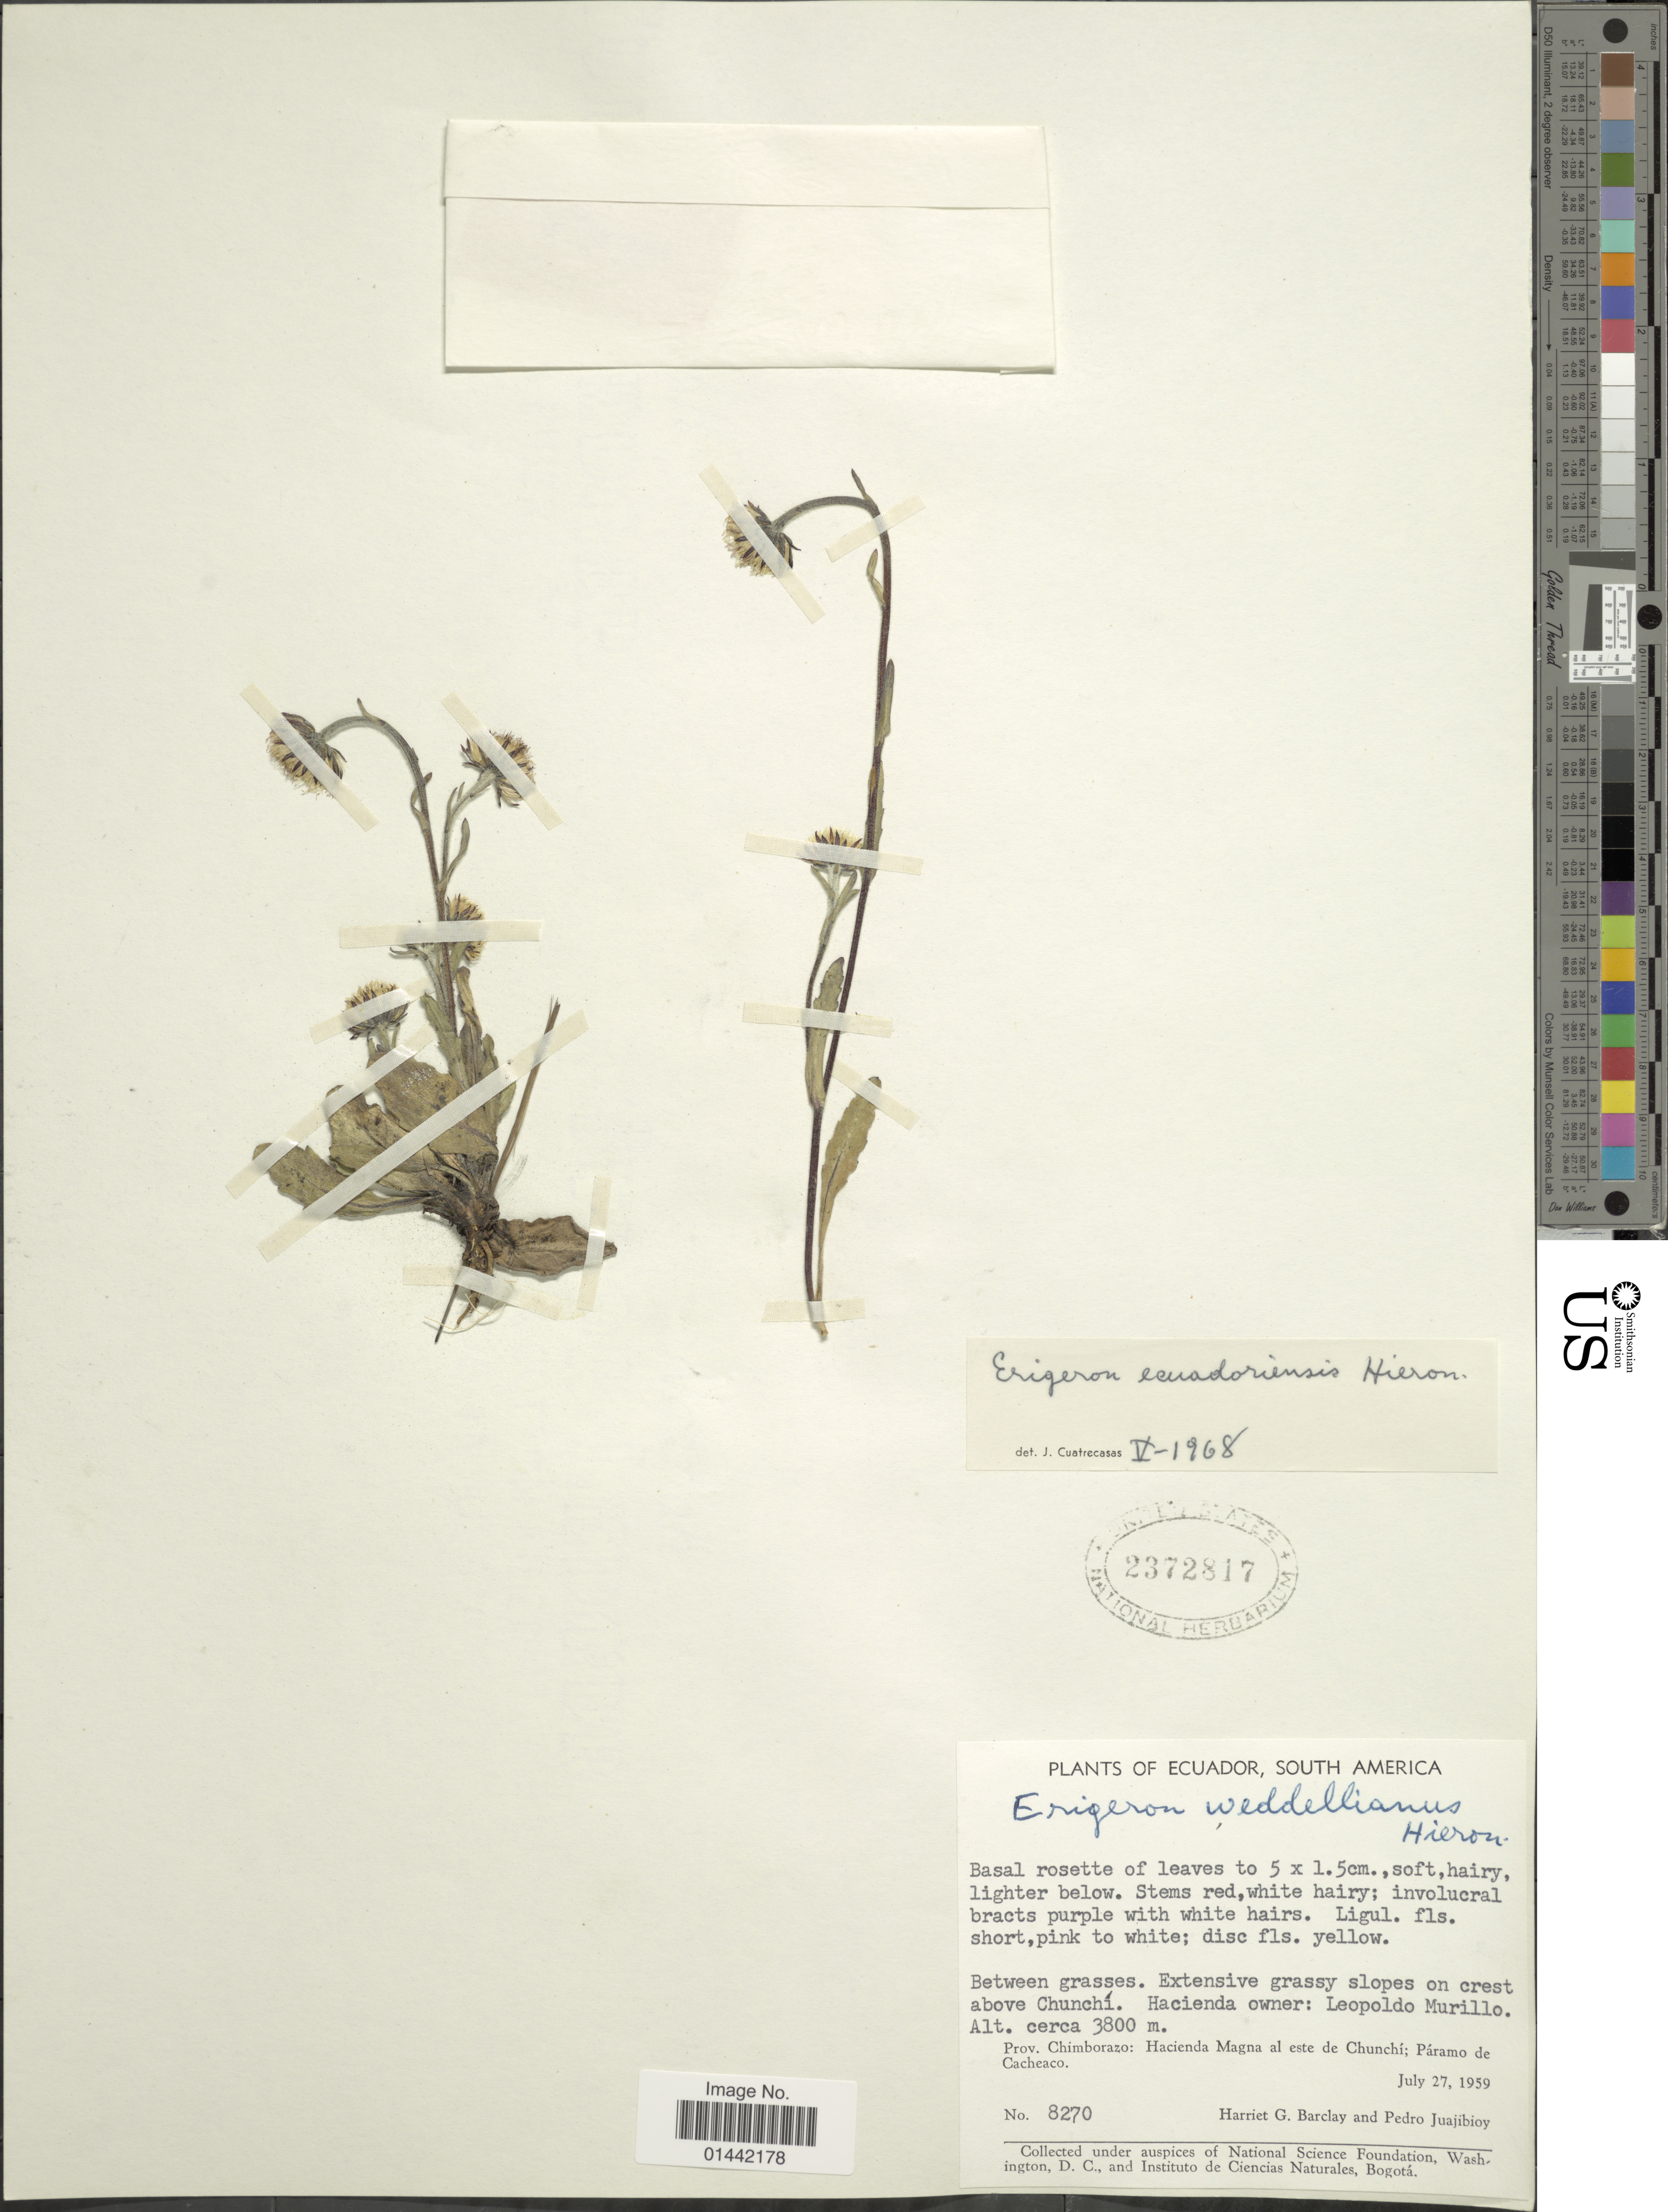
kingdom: Plantae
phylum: Tracheophyta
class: Magnoliopsida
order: Asterales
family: Asteraceae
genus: Erigeron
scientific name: Erigeron equadoriensis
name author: Hieron.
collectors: H. G. Barclay & P. Juajibioy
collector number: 8270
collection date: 1959-07-27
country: Ecuador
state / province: Chimborazo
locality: Between grasses, extensive grassy slopes on crest above Chunchí, Hacienda Magna al este de Chunchí; Páramo de Cacheaco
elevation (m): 3800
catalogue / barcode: US 2372817